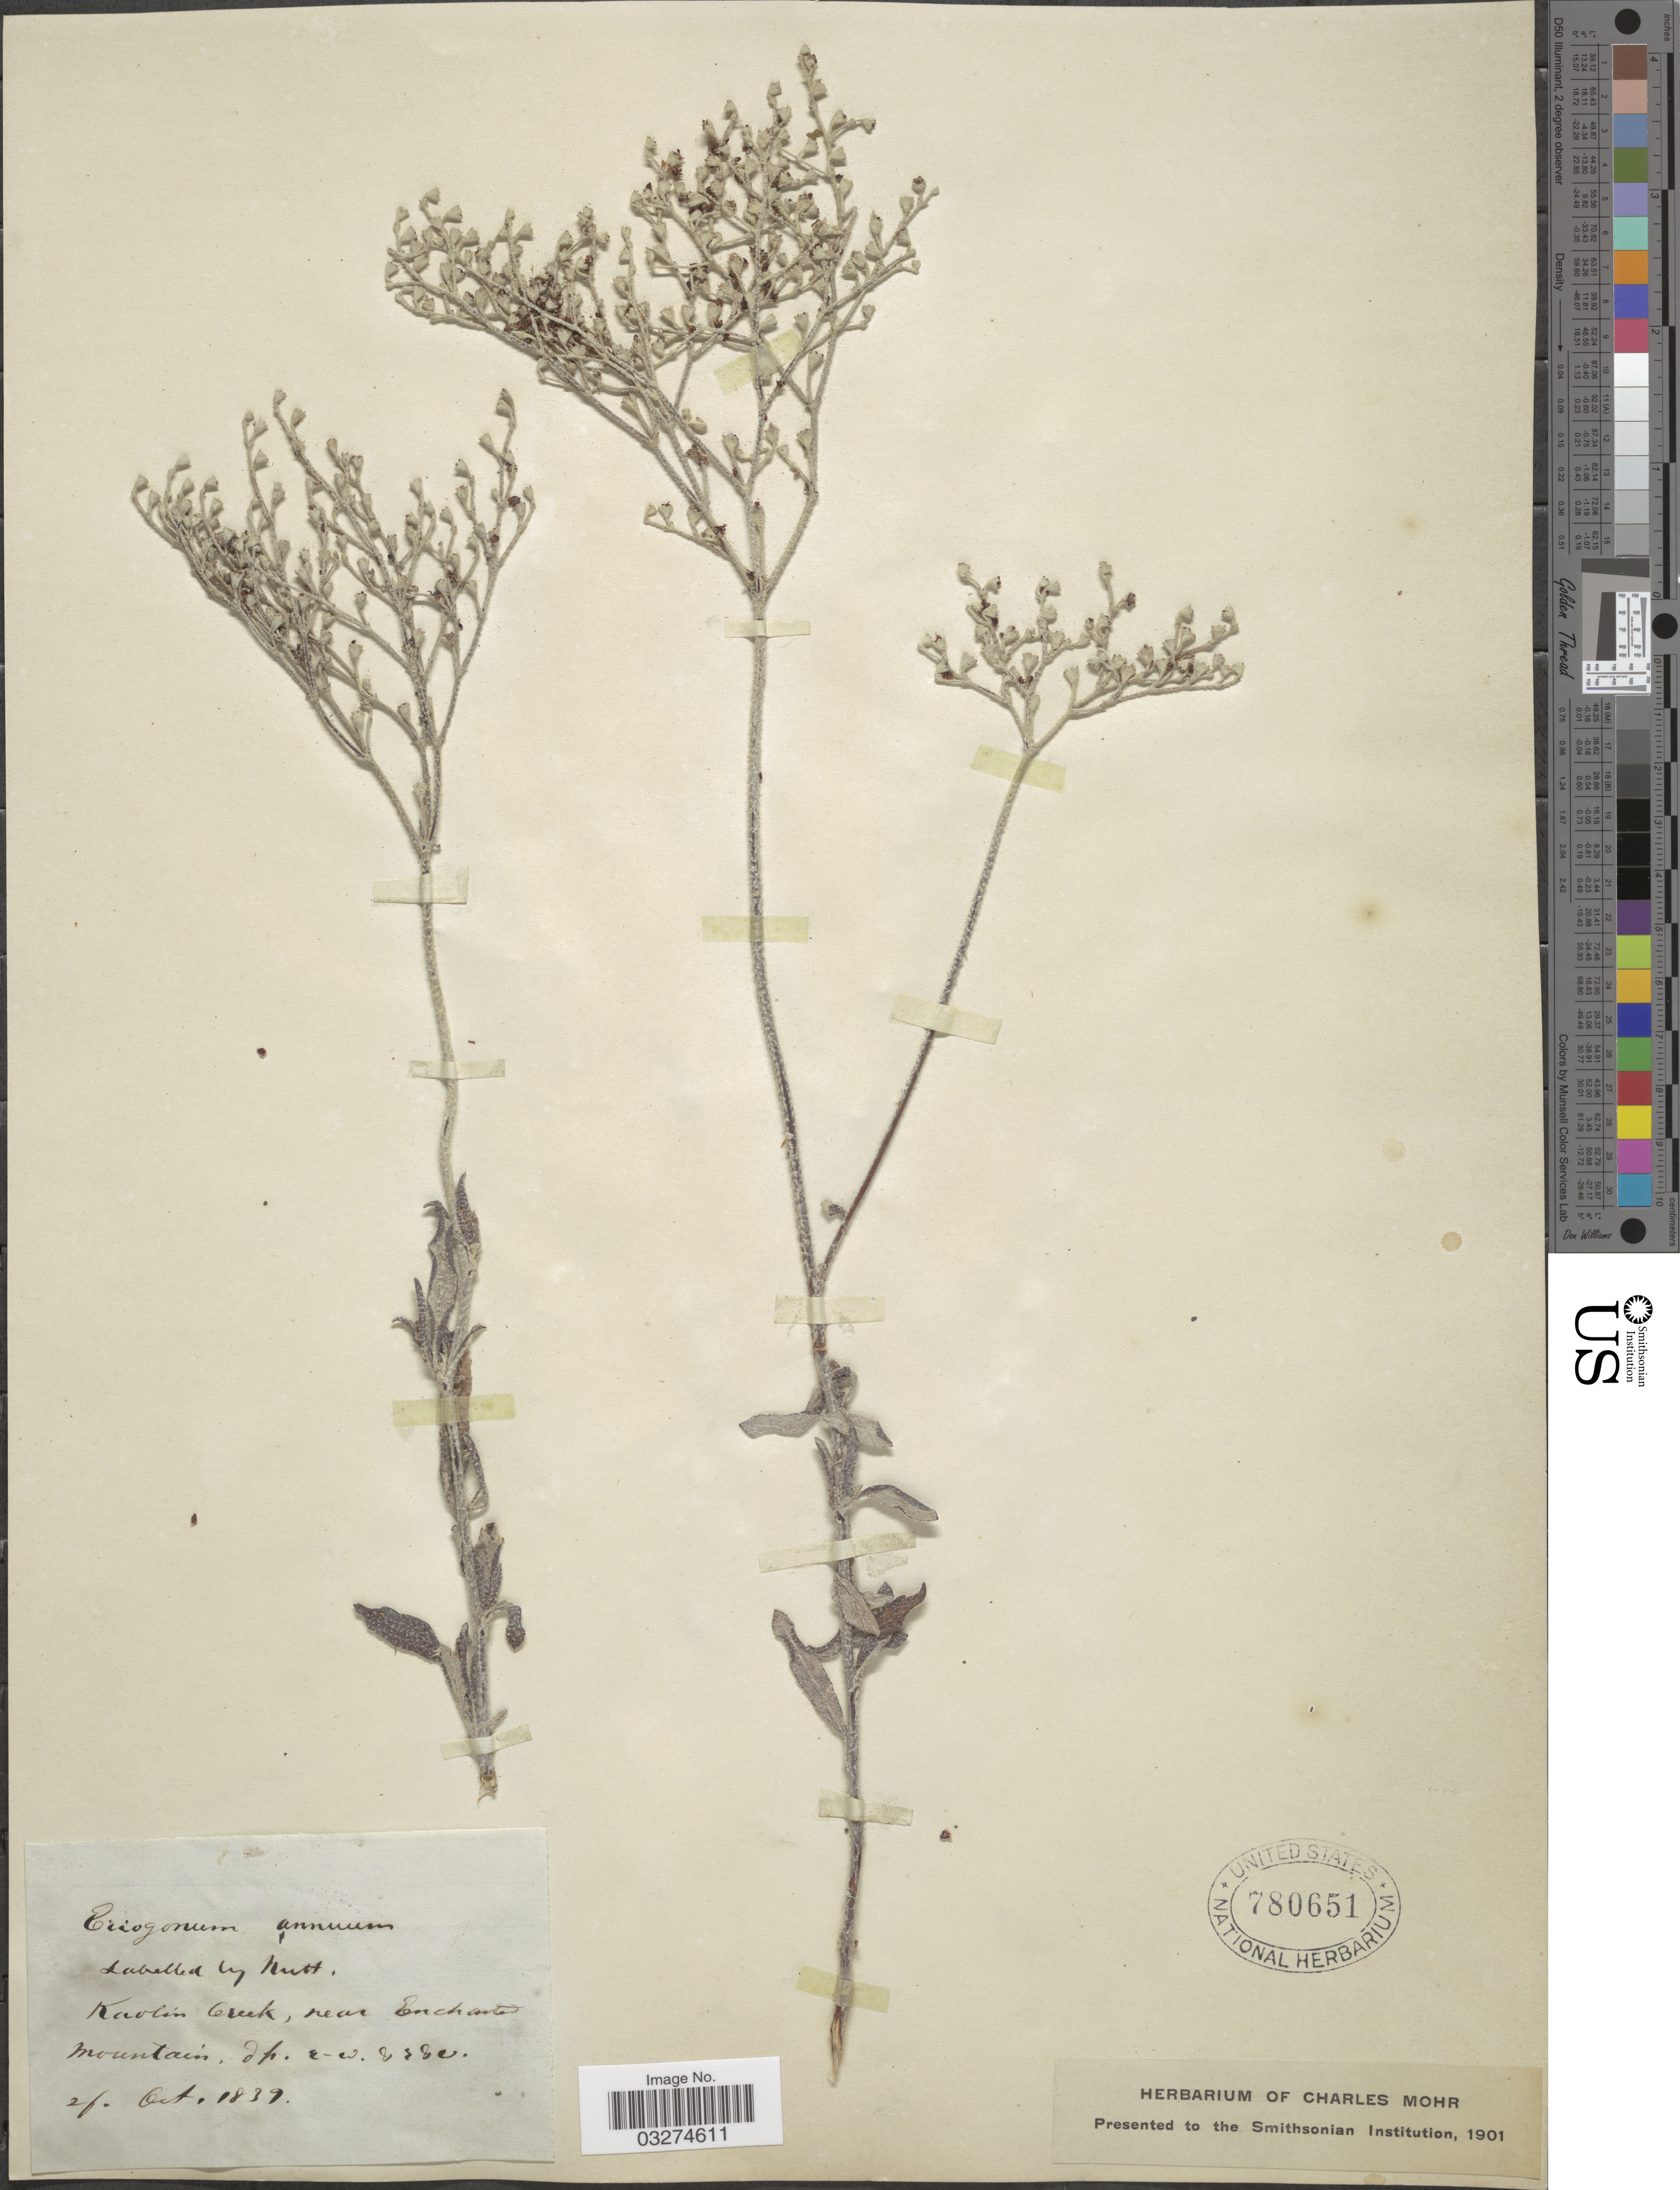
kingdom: Plantae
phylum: Tracheophyta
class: Magnoliopsida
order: Caryophyllales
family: Polygonaceae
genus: Eriogonum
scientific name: Eriogonum annuum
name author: Nutt.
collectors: ex herb. Charles Mohr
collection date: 1839-10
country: United States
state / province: Missouri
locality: Kaolin Creek, near Enchanted Mountain.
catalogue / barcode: US 780651